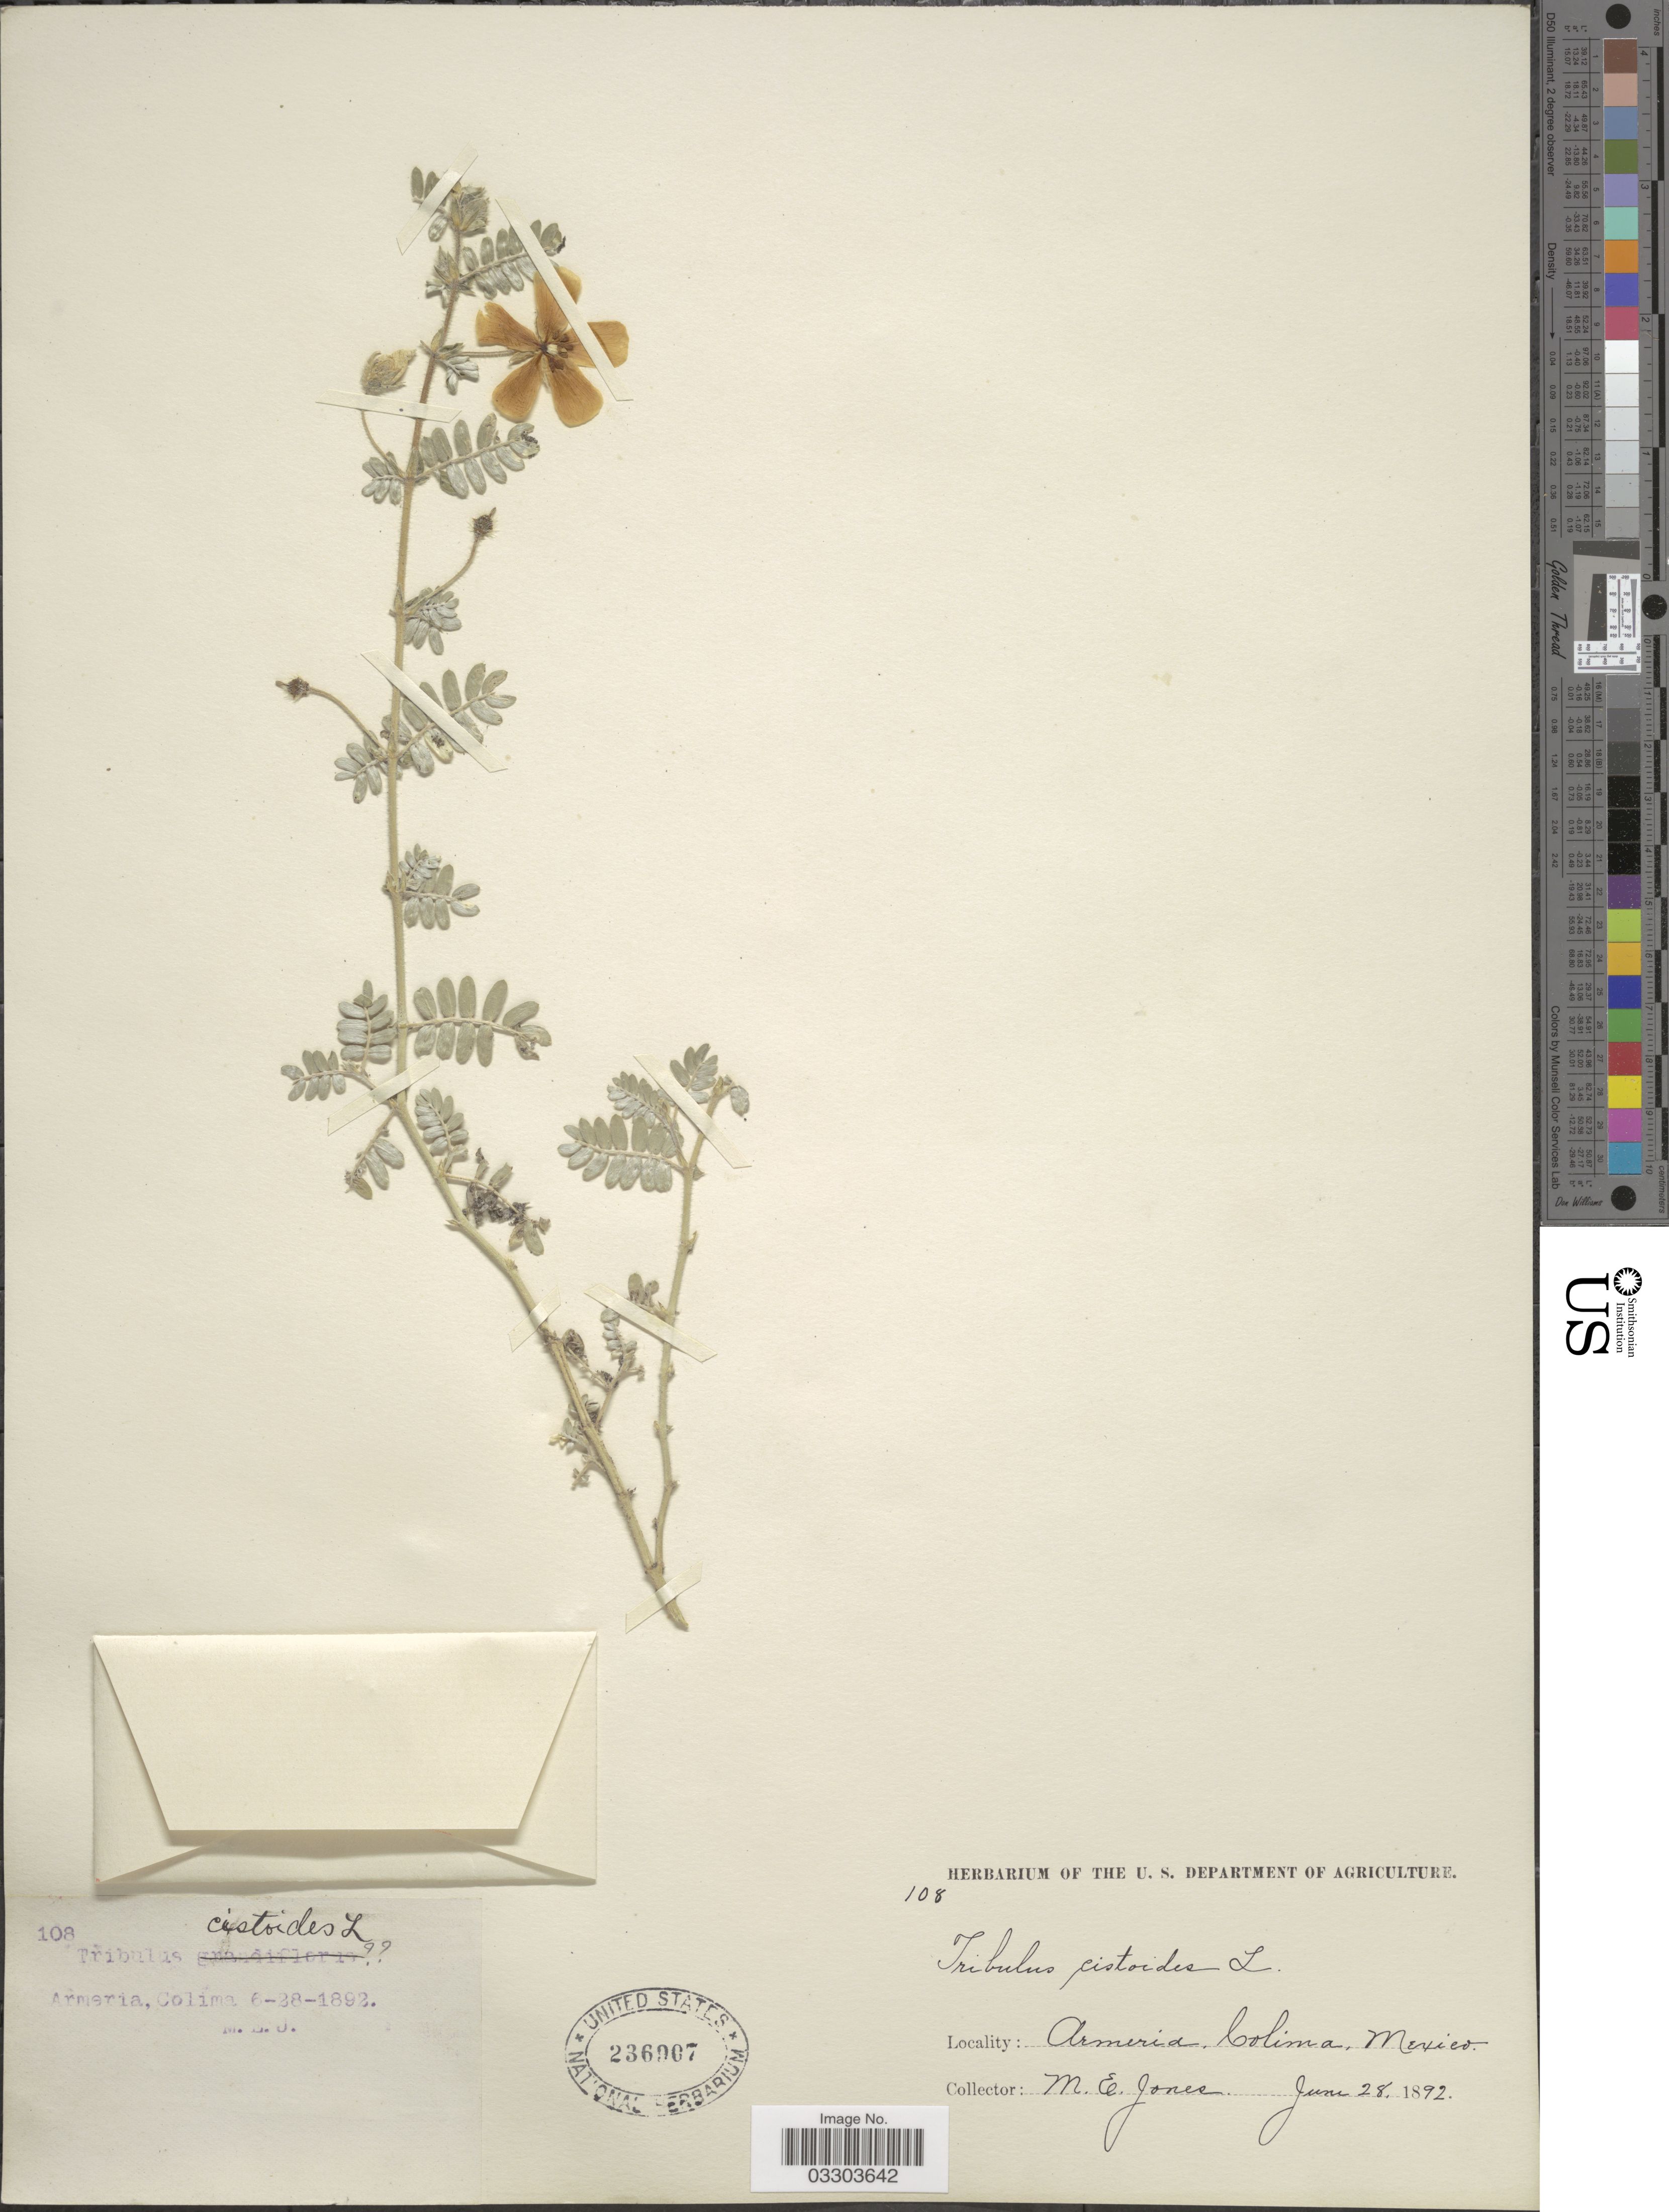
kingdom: Plantae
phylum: Tracheophyta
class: Magnoliopsida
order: Zygophyllales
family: Zygophyllaceae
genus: Tribulus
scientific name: Tribulus cistoides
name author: L.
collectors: M. E. Jones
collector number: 108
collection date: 1892-06-28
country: Mexico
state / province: Colima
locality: Armeria.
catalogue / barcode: US 236907